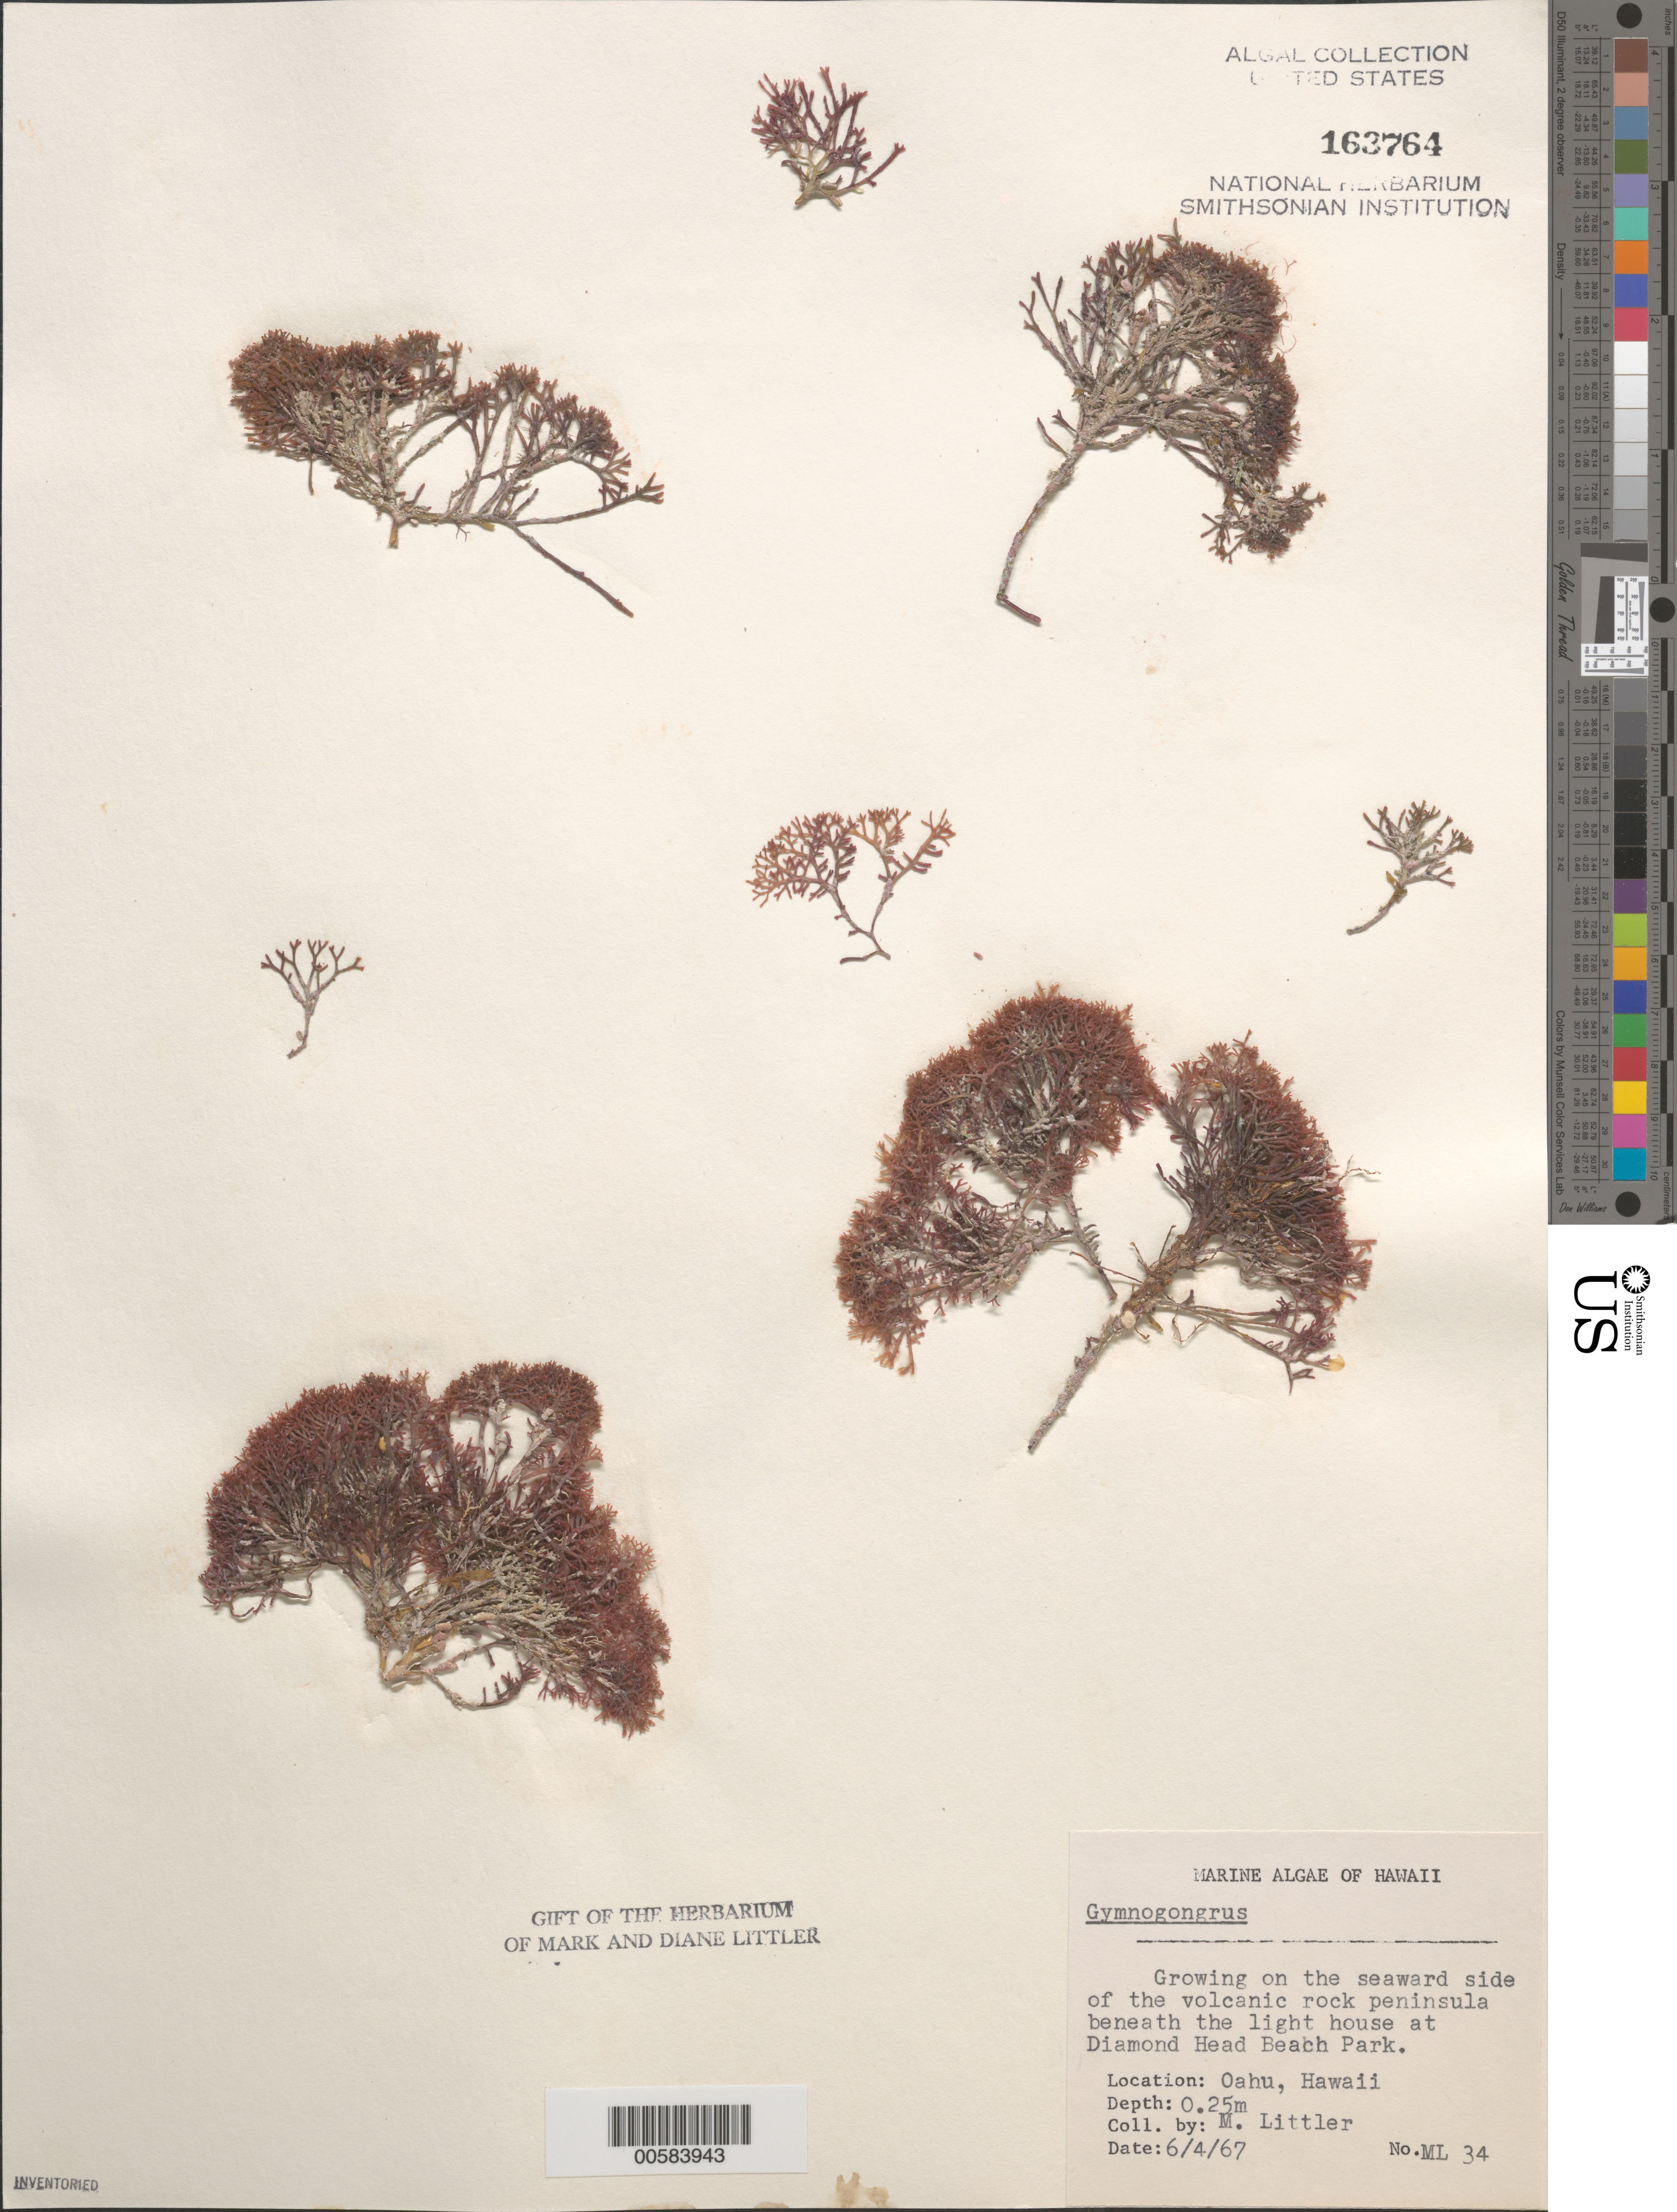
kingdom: Plantae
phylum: Rhodophyta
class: Florideophyceae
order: Gigartinales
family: Phyllophoraceae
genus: Gymnogongrus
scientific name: Gymnogongrus sp.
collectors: M. M. Littler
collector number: ML 34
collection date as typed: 04 Jun 1967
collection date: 1967-06-04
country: United States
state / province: Hawaii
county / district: Honolulu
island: Oahu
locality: Diamond Head Beach Park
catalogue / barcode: US 163764